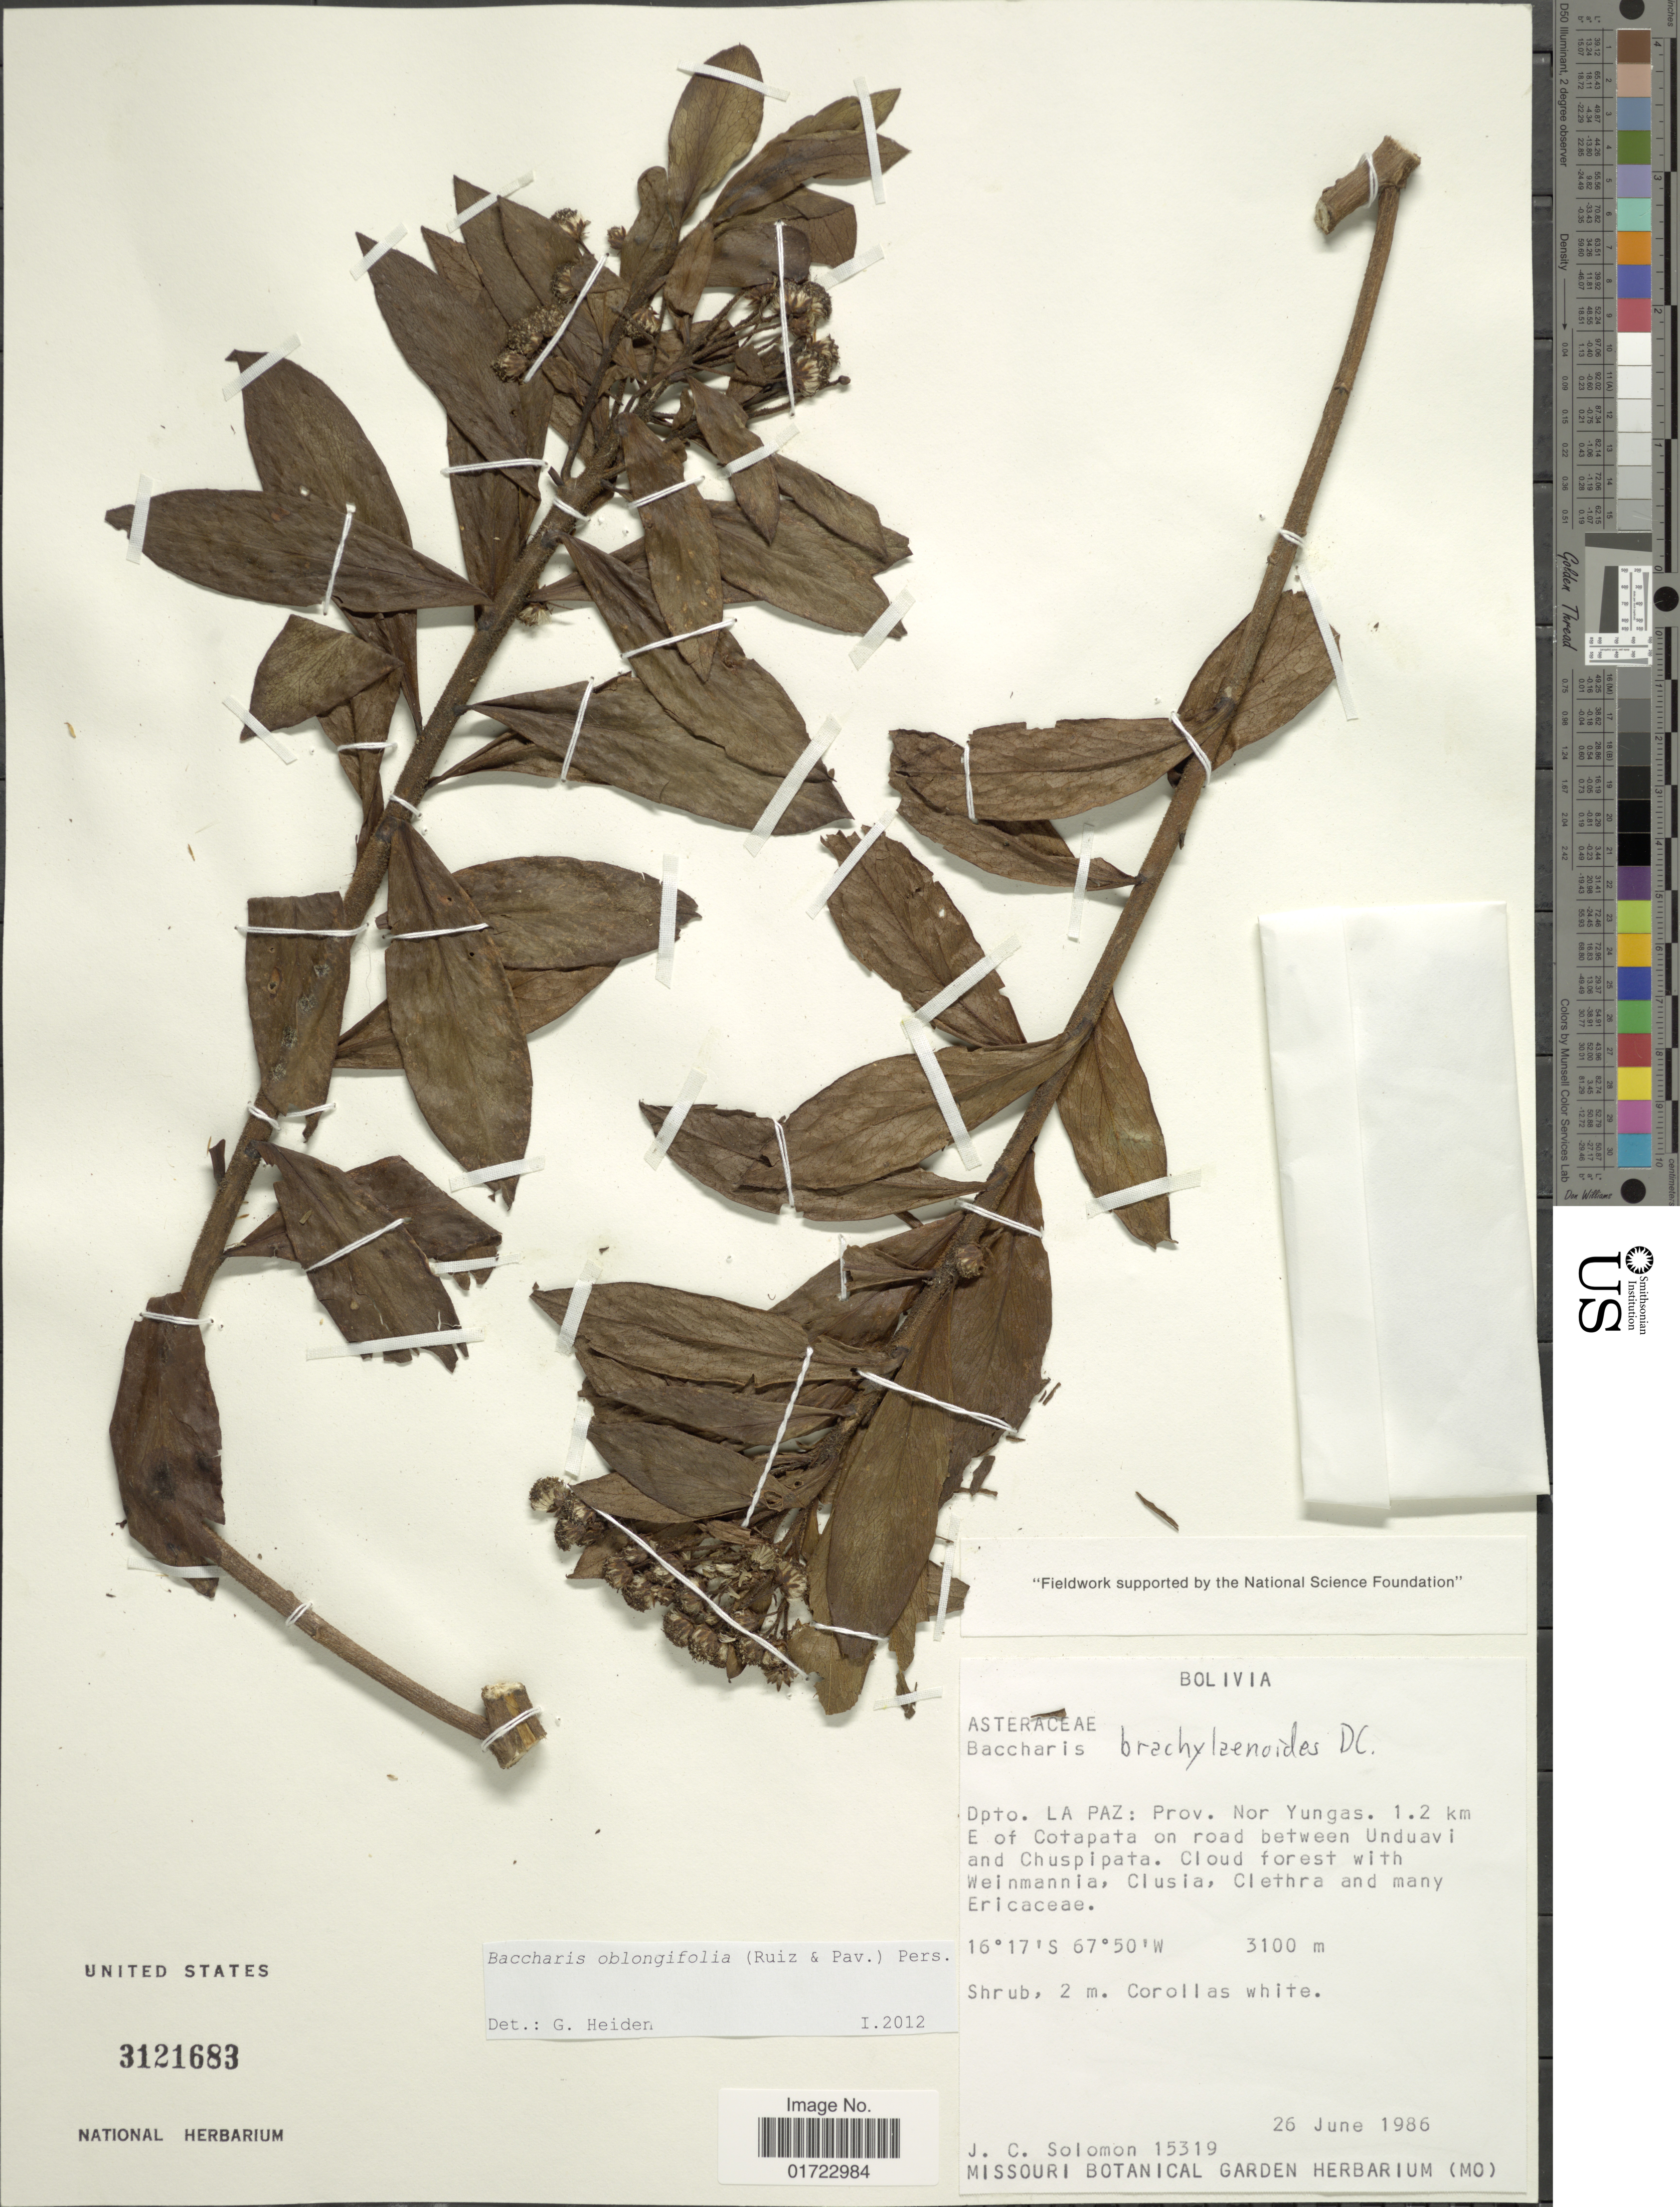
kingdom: Plantae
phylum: Tracheophyta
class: Magnoliopsida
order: Asterales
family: Asteraceae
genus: Baccharis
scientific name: Baccharis oblongifolia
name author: (Ruiz & Pav.) Pers.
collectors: J. C. Solomon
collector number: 15319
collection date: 1986-06-26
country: Bolivia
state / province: La Paz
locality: Prov. Nor Yungas. 1.2 km E of Cotapata on road between Unduavi and Chuspipata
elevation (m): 3100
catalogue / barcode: US 3121683